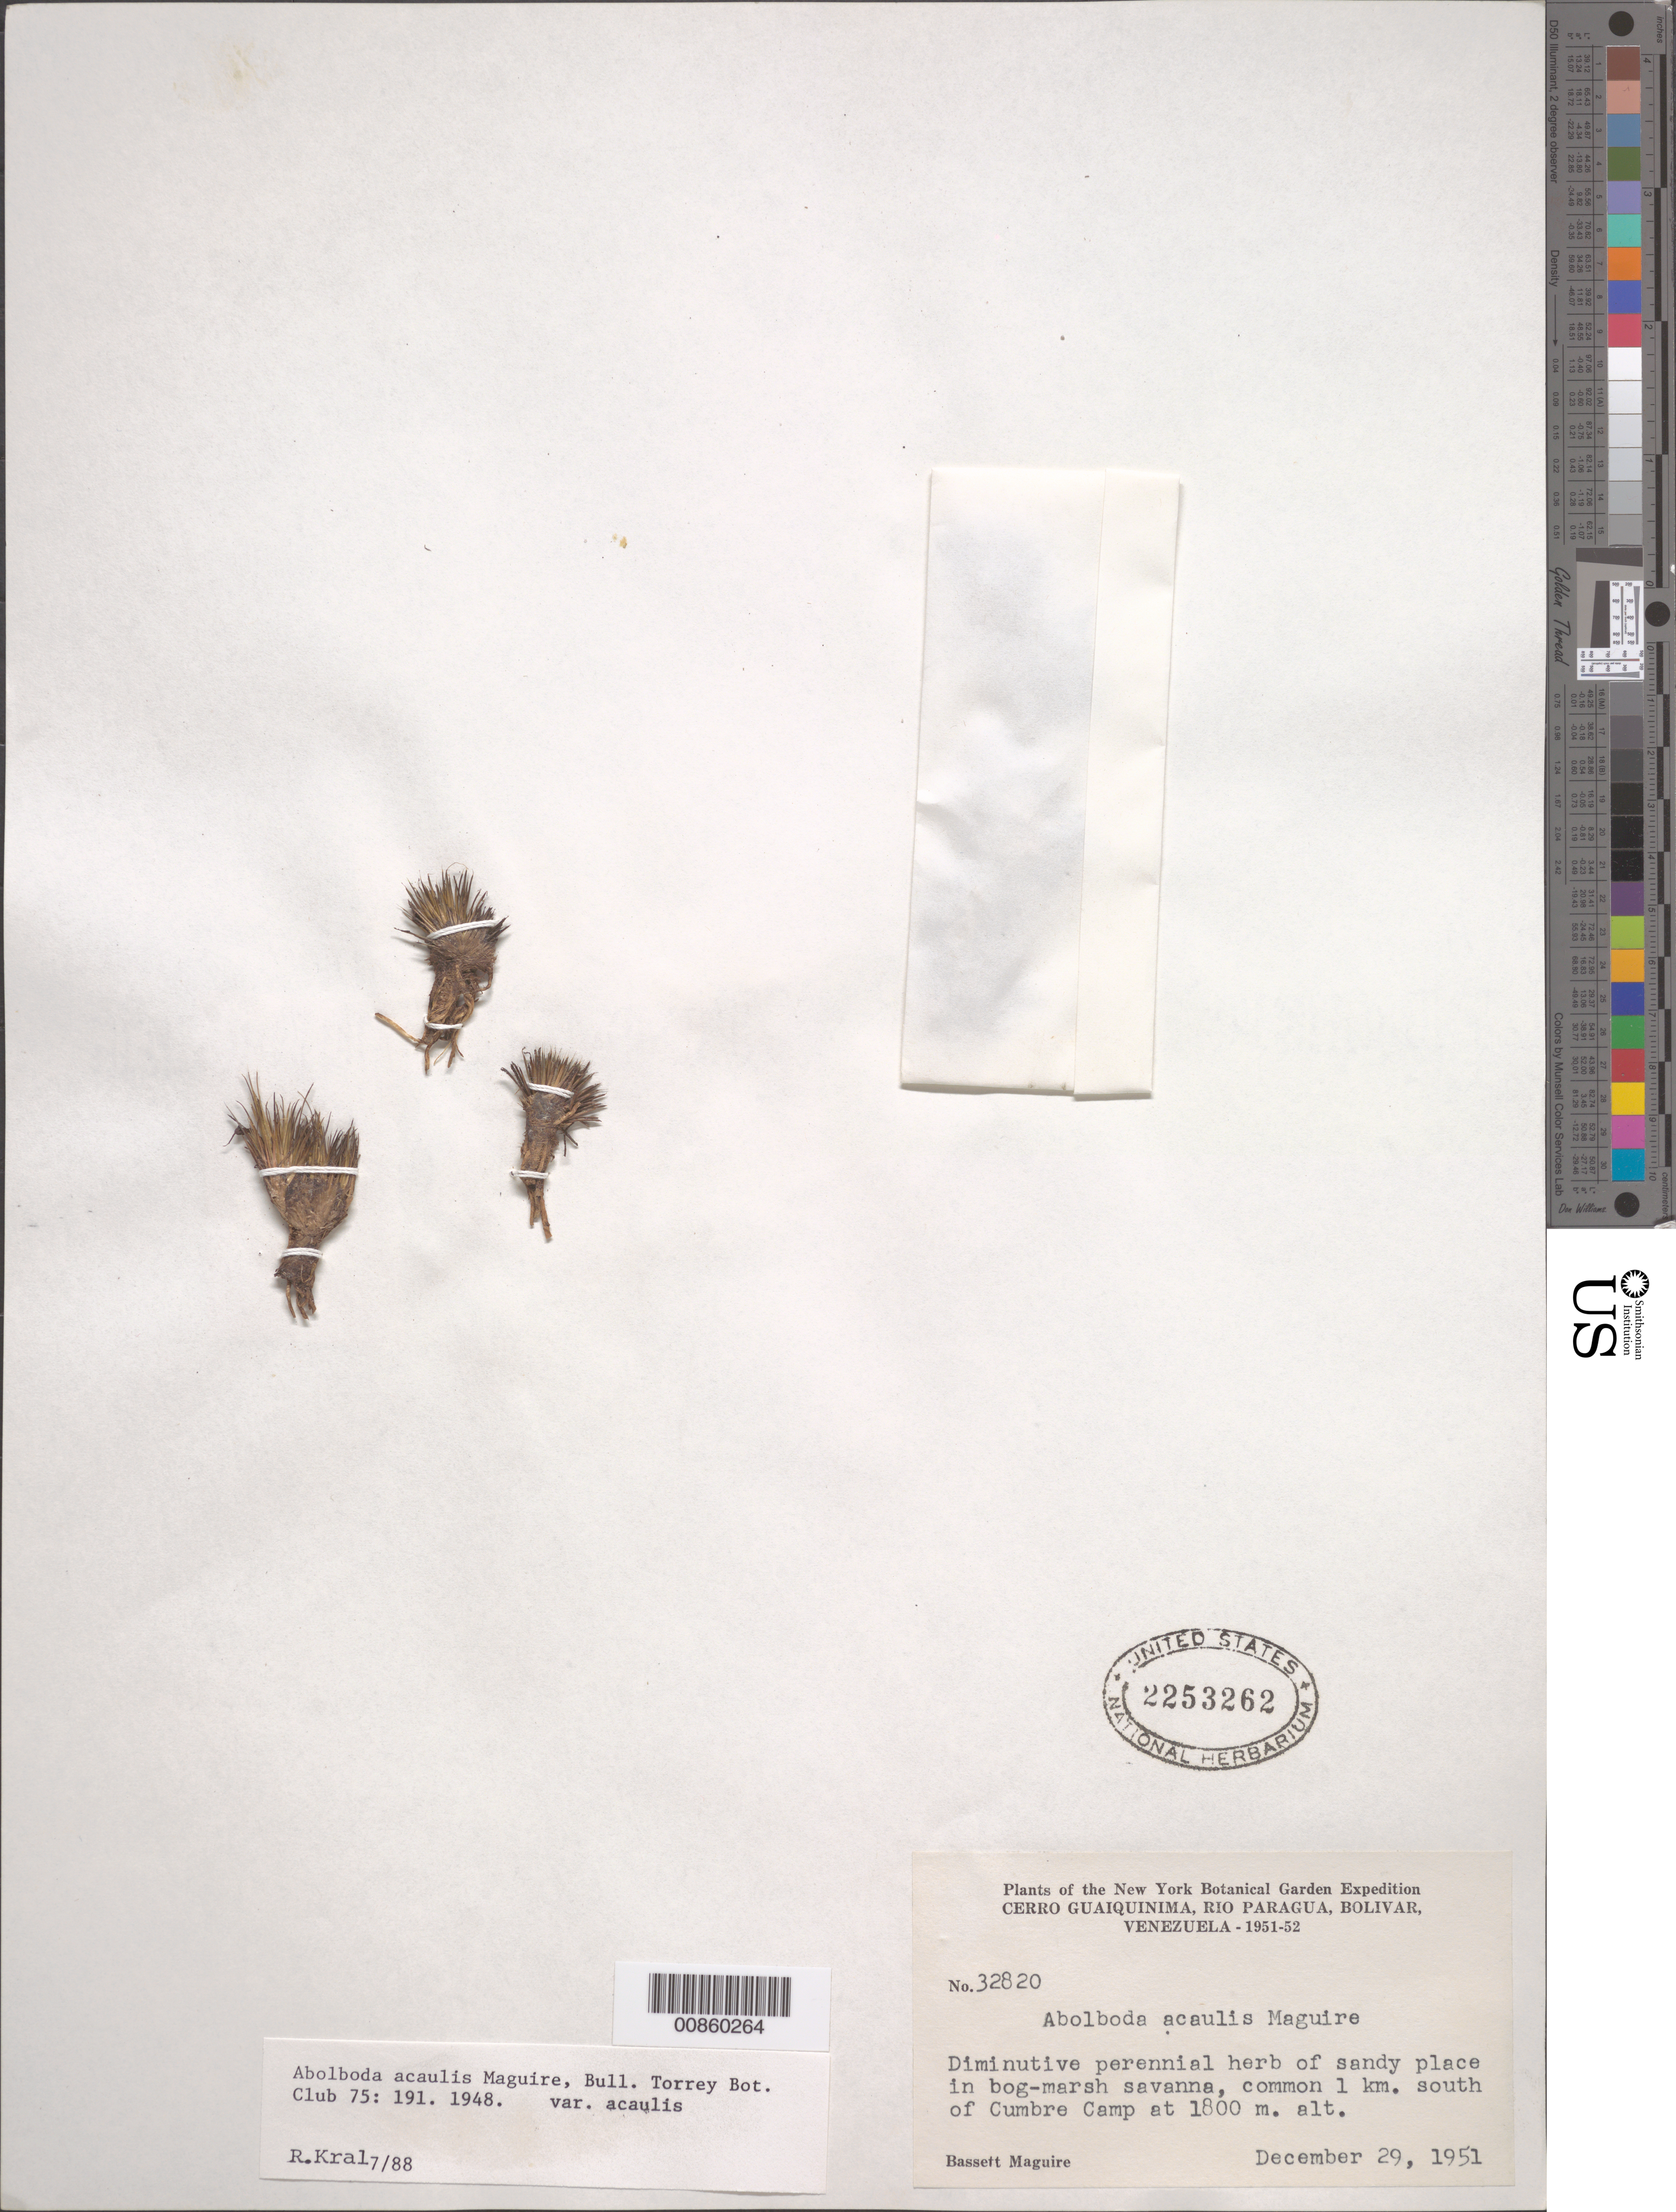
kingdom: Plantae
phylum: Tracheophyta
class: Liliopsida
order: Poales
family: Xyridaceae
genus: Abolboda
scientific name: Abolboda acaulis var. acaulis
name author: Maguire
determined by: Kral, Robert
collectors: B. Maguire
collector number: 32820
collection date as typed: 29-Dec-51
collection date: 1951-12-29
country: Venezuela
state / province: Bolívar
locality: Cerro Guaiquinima, Río Paragua, 1 km S of Cumbre Camp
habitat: Rocks in open savannas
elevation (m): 1800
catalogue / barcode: US 2253262